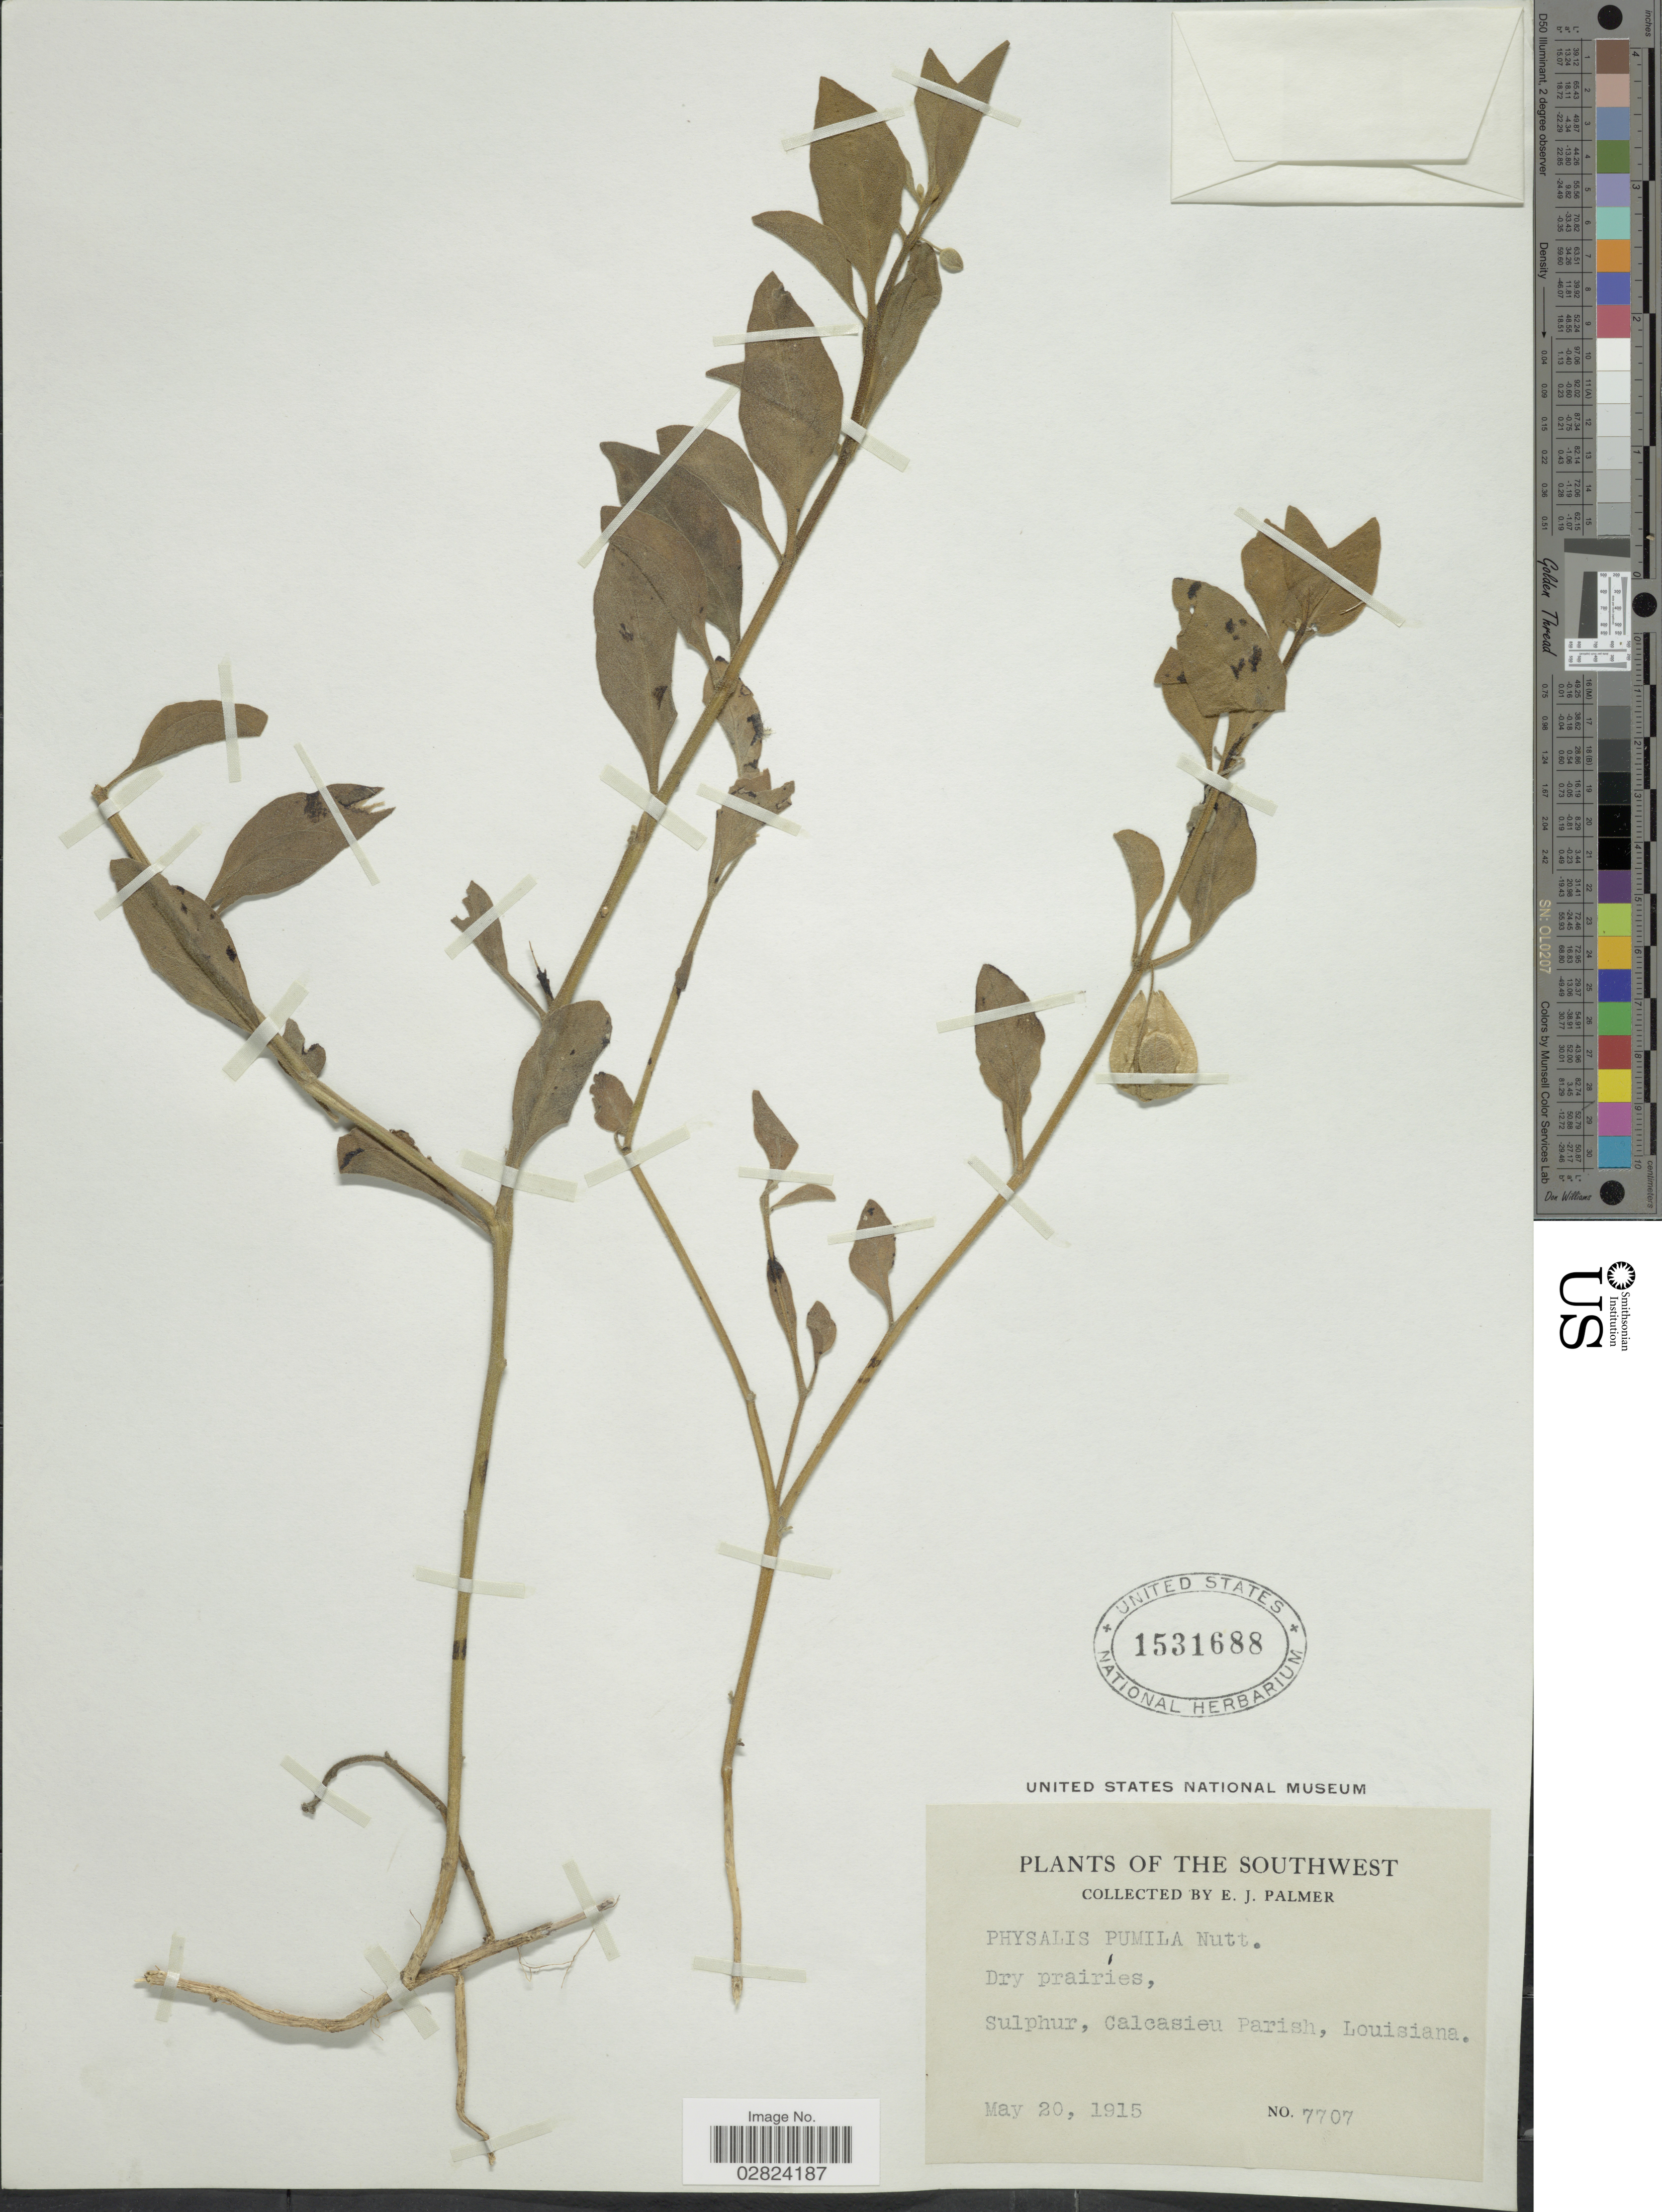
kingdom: Plantae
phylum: Tracheophyta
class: Magnoliopsida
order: Solanales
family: Solanaceae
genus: Physalis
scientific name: Physalis pumila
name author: Nutt.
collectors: E. J. Palmer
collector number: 7707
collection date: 1915-05-20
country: United States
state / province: Louisiana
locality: The Southwest. Sulphur, Calcasieu Parish.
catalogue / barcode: US 1531688